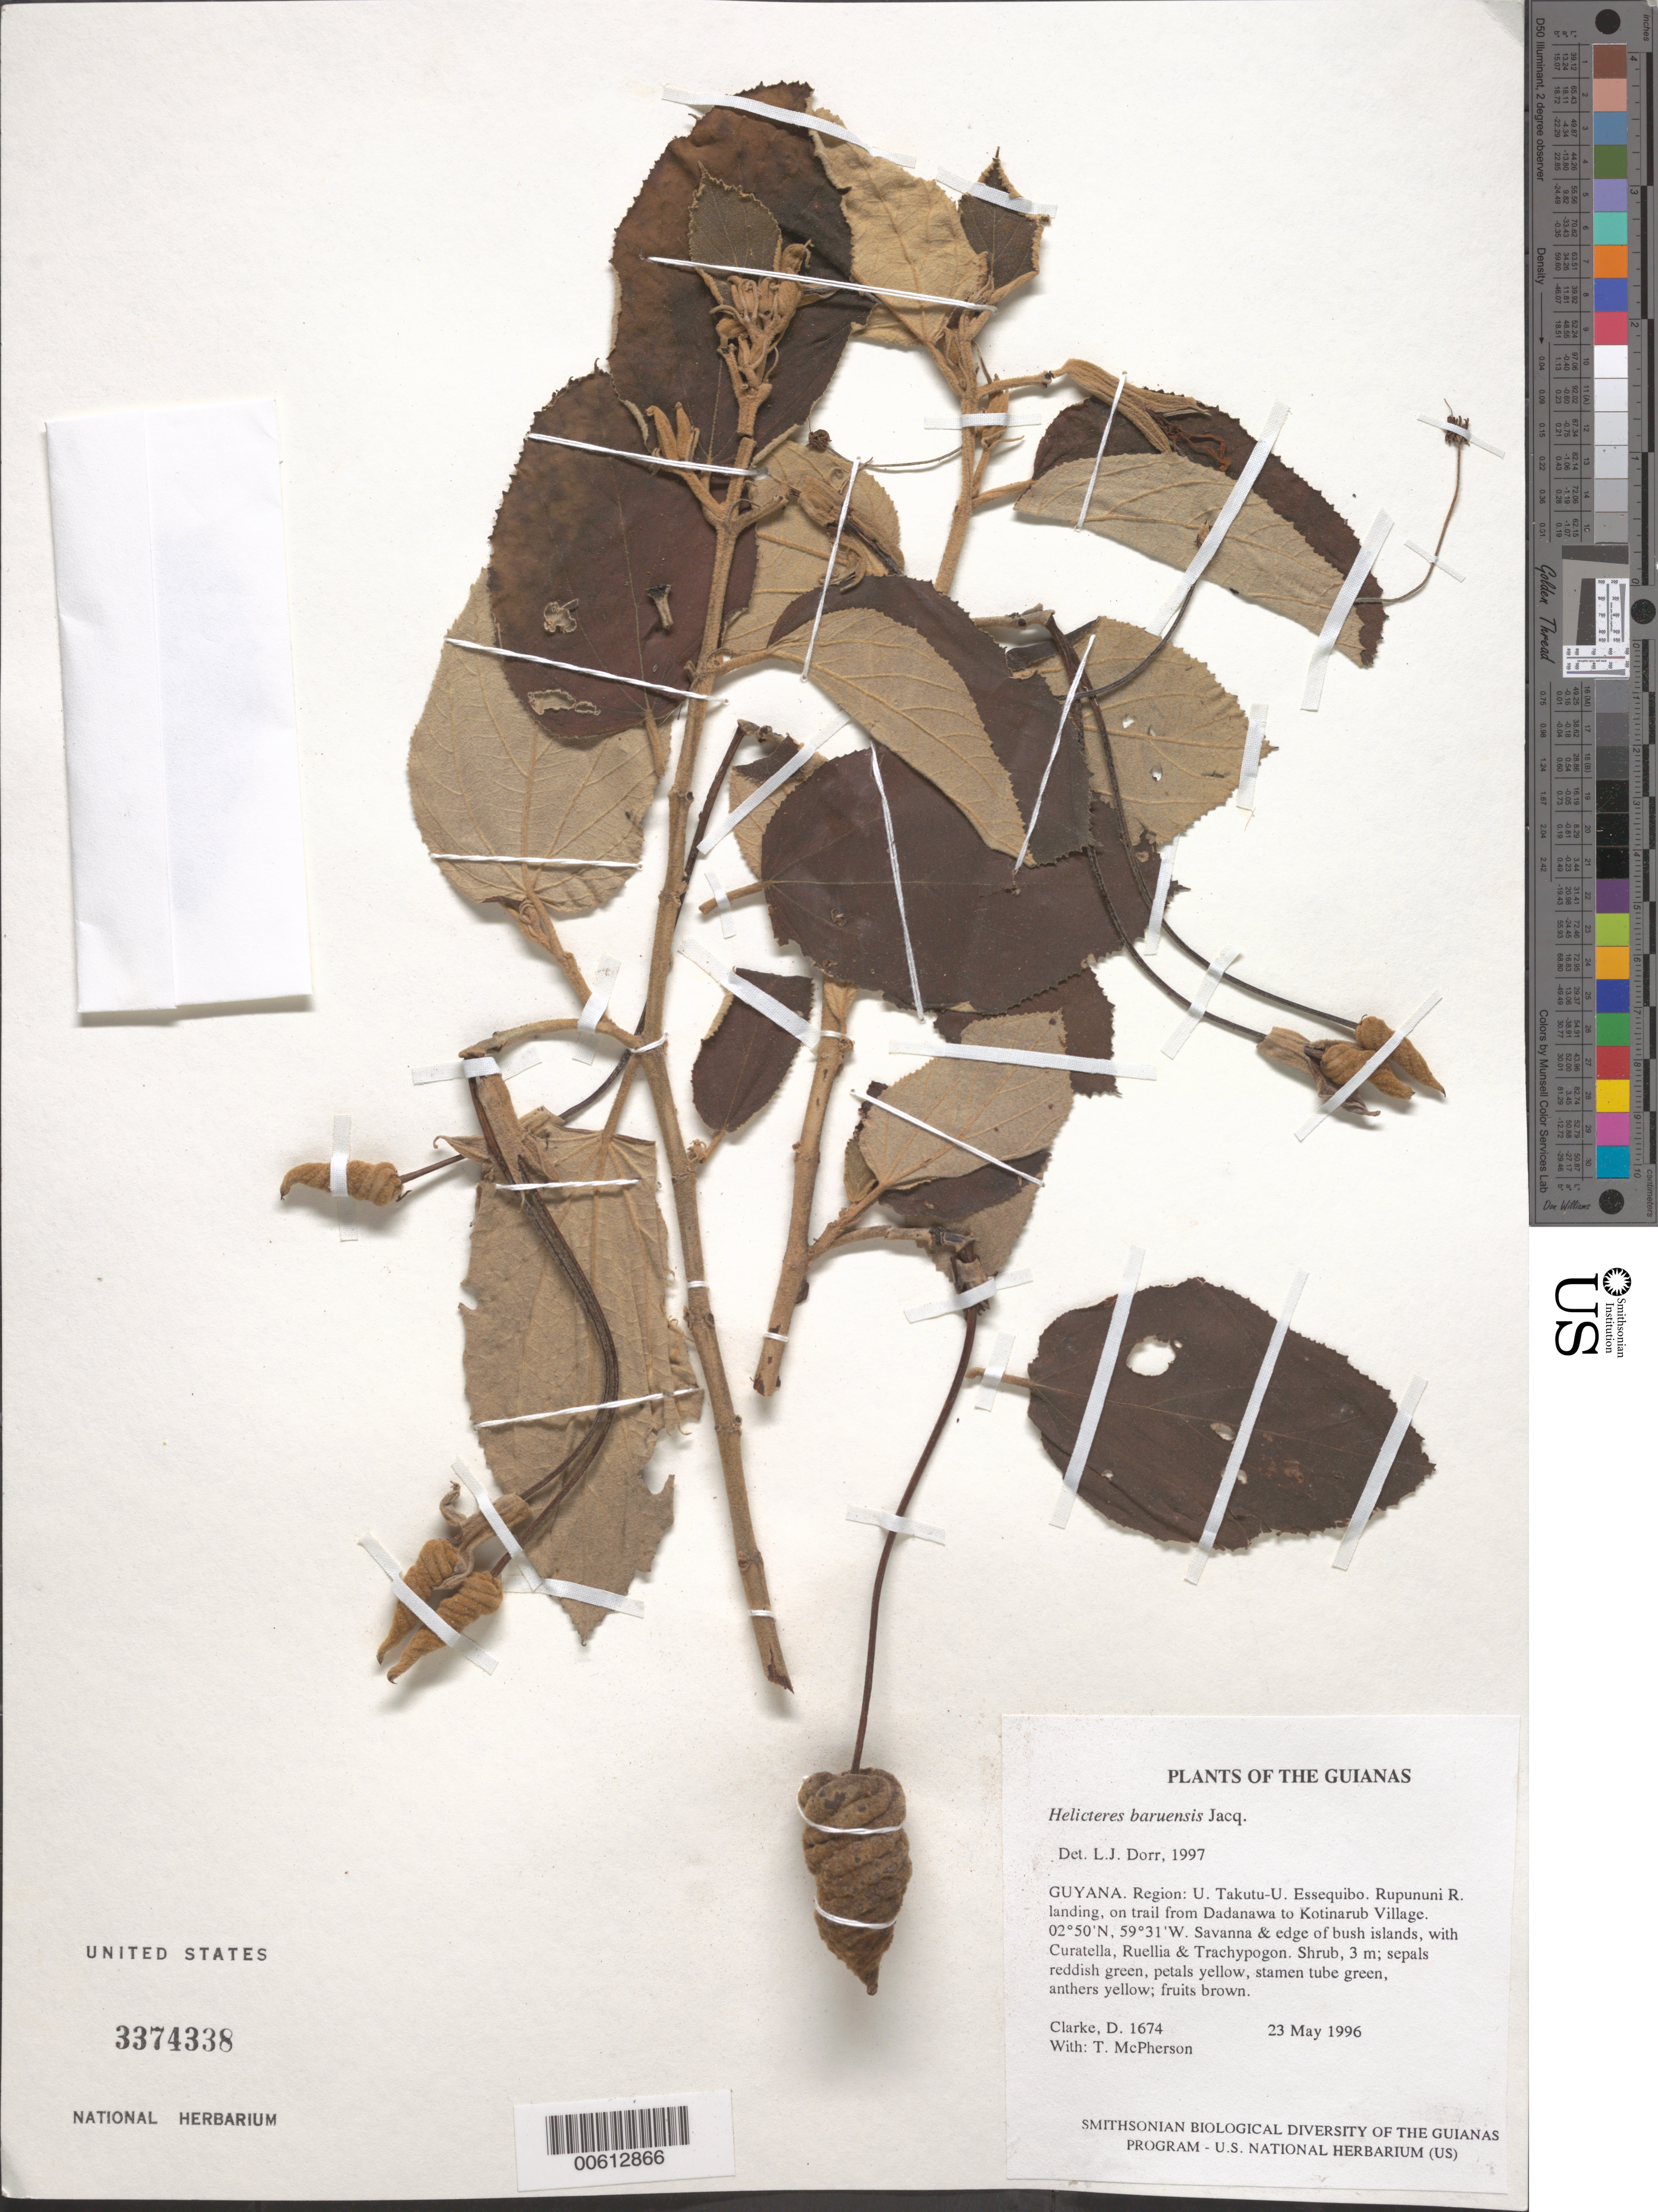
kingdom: Plantae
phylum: Tracheophyta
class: Magnoliopsida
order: Malvales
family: Malvaceae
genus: Helicteres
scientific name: Helicteres baruensis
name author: Jacq.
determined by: Dorr, L. J., (BOT), Smithsonian Institution - National Museum of Natural History (UNITED STATES)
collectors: H. D. Clarke & T. McPherson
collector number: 1674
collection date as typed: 23 May 1996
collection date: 1996-05-23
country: Guyana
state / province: U. Takutu-U. Essequibo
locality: Rupununi R. landing, on trail from Dadanawa to Kotinarub Village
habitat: Savanna & edge of bush islands, with Curatella, Ruellia & Trachypogon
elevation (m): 100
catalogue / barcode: US 3374338